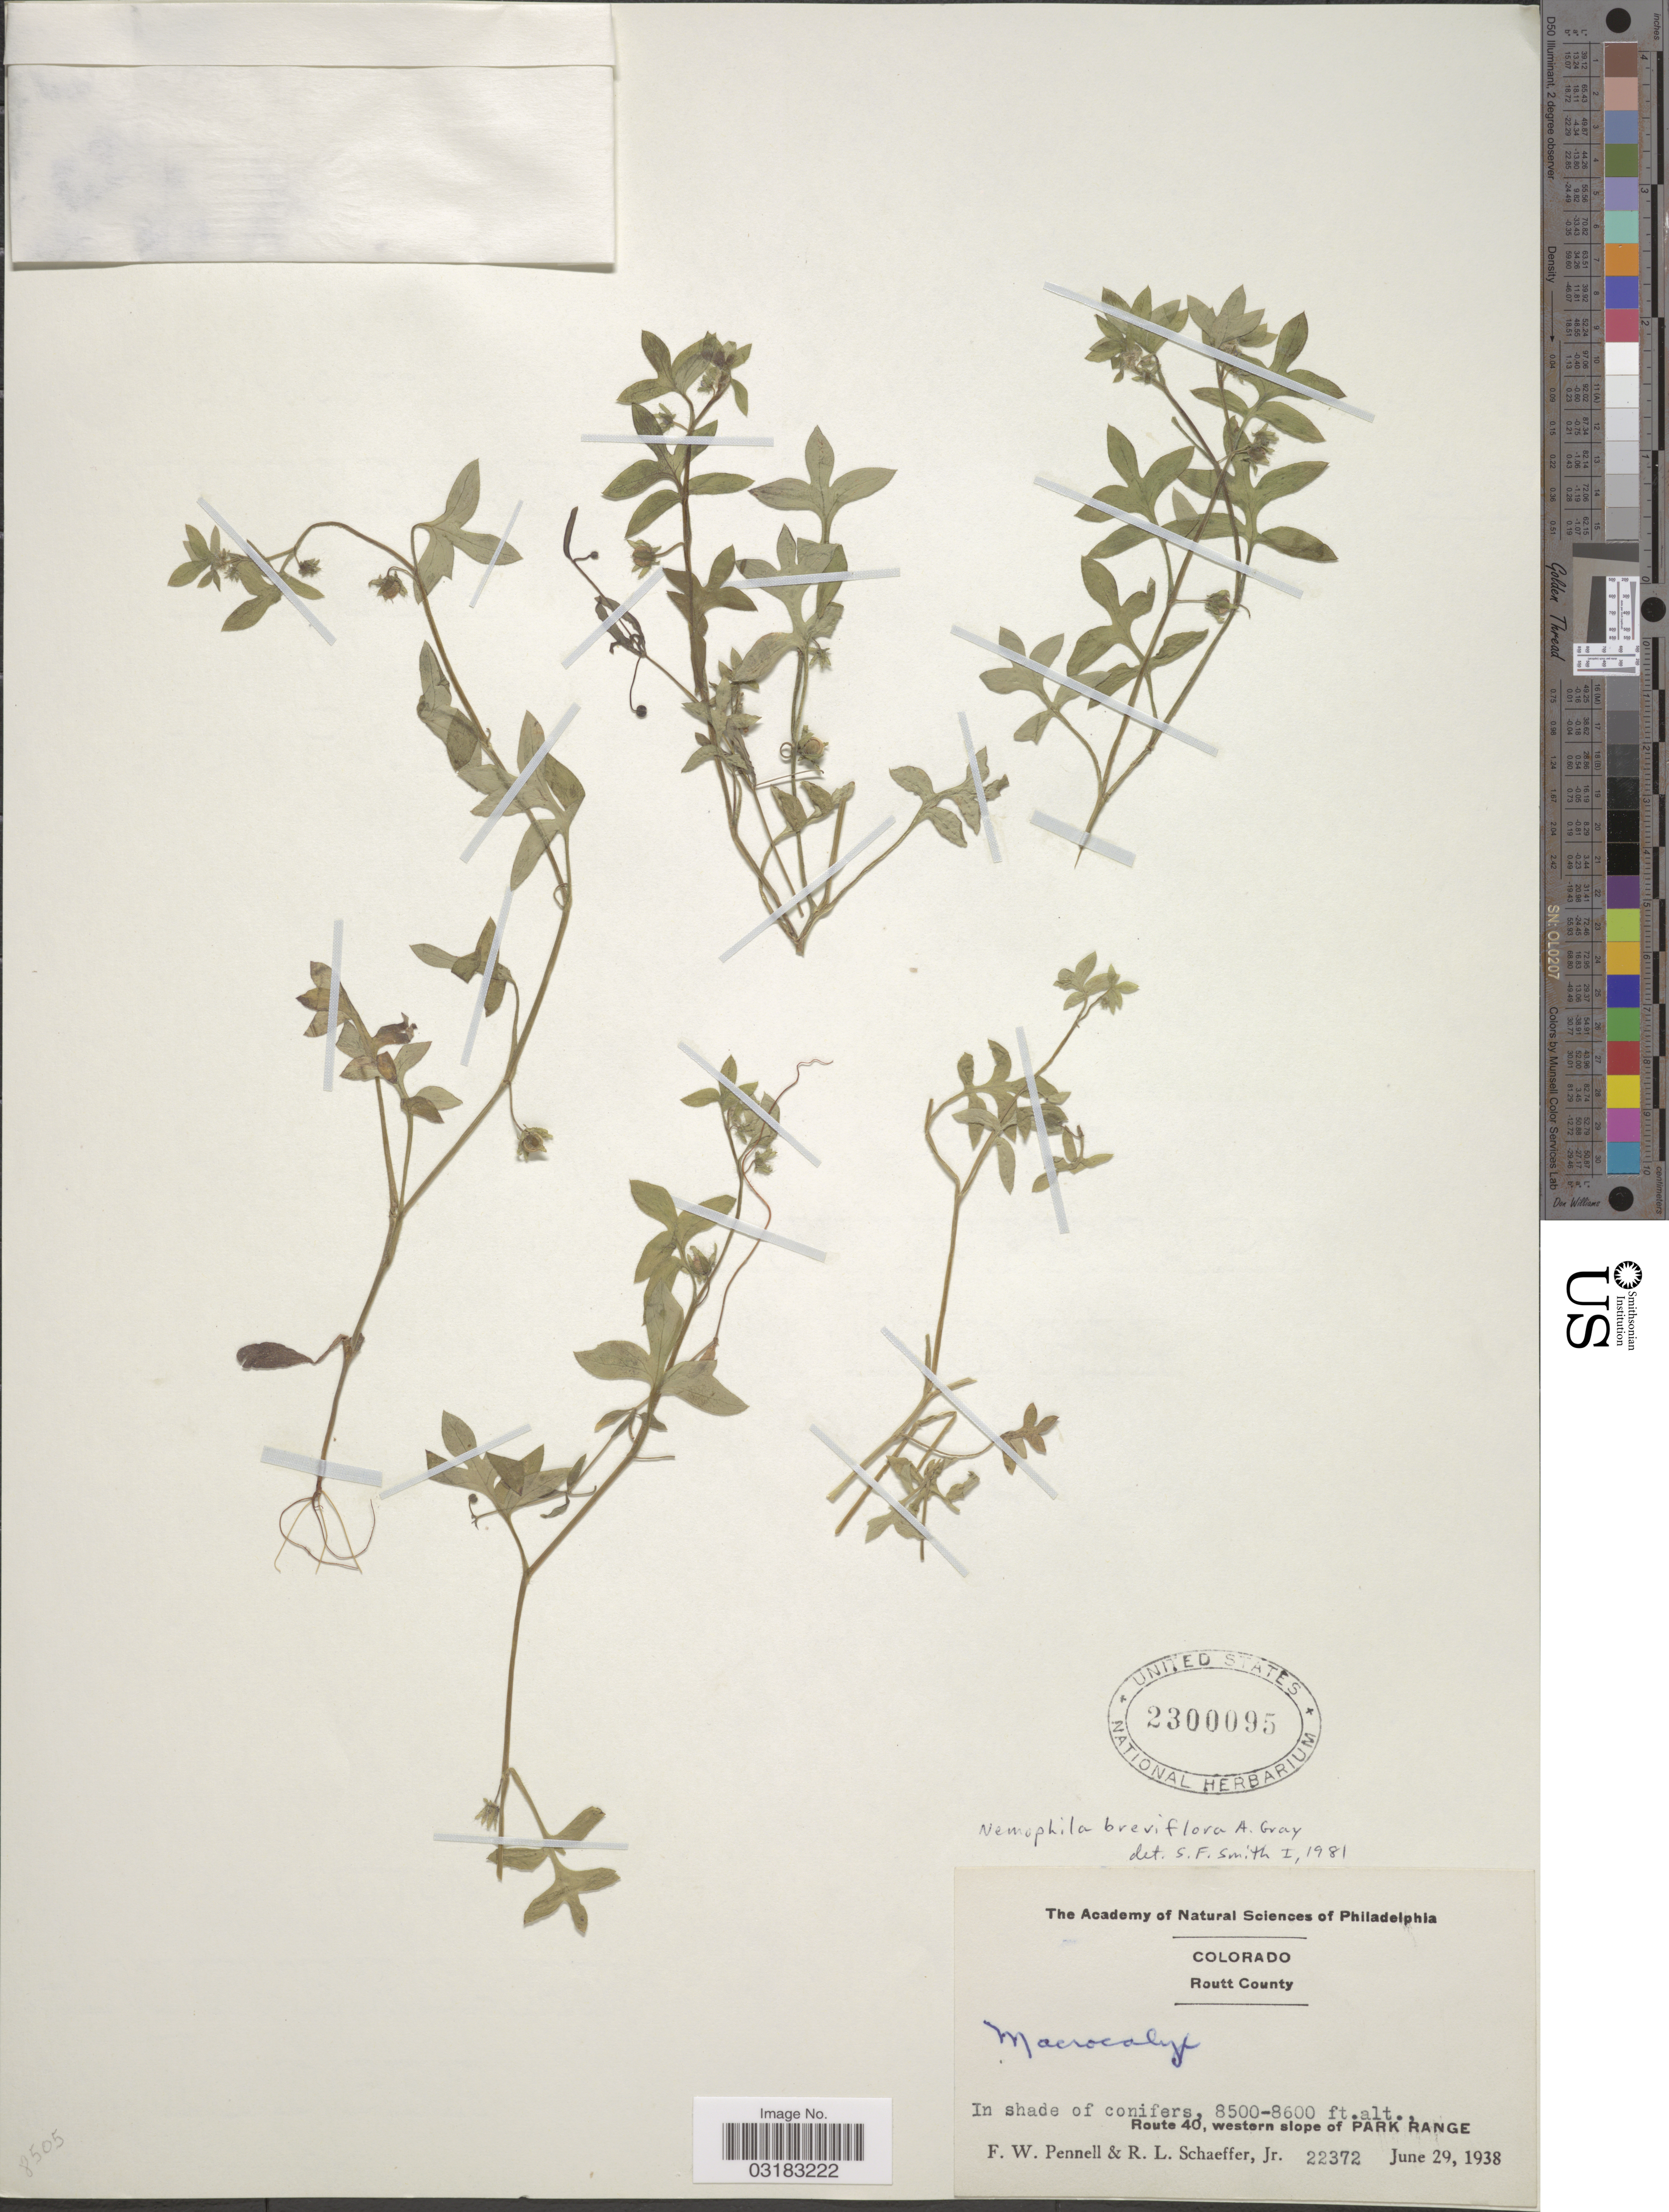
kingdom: Plantae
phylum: Tracheophyta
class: Magnoliopsida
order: Boraginales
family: Hydrophyllaceae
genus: Nemophila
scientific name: Nemophila breviflora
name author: A. Gray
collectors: F. W. Pennell & R. L. Schaeffer Jr.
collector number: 22372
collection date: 1938-06-29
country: United States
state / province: Colorado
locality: Routt County. In shade of conifers. Route 40, western slope of Park Range.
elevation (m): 2591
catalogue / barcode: US 2300095